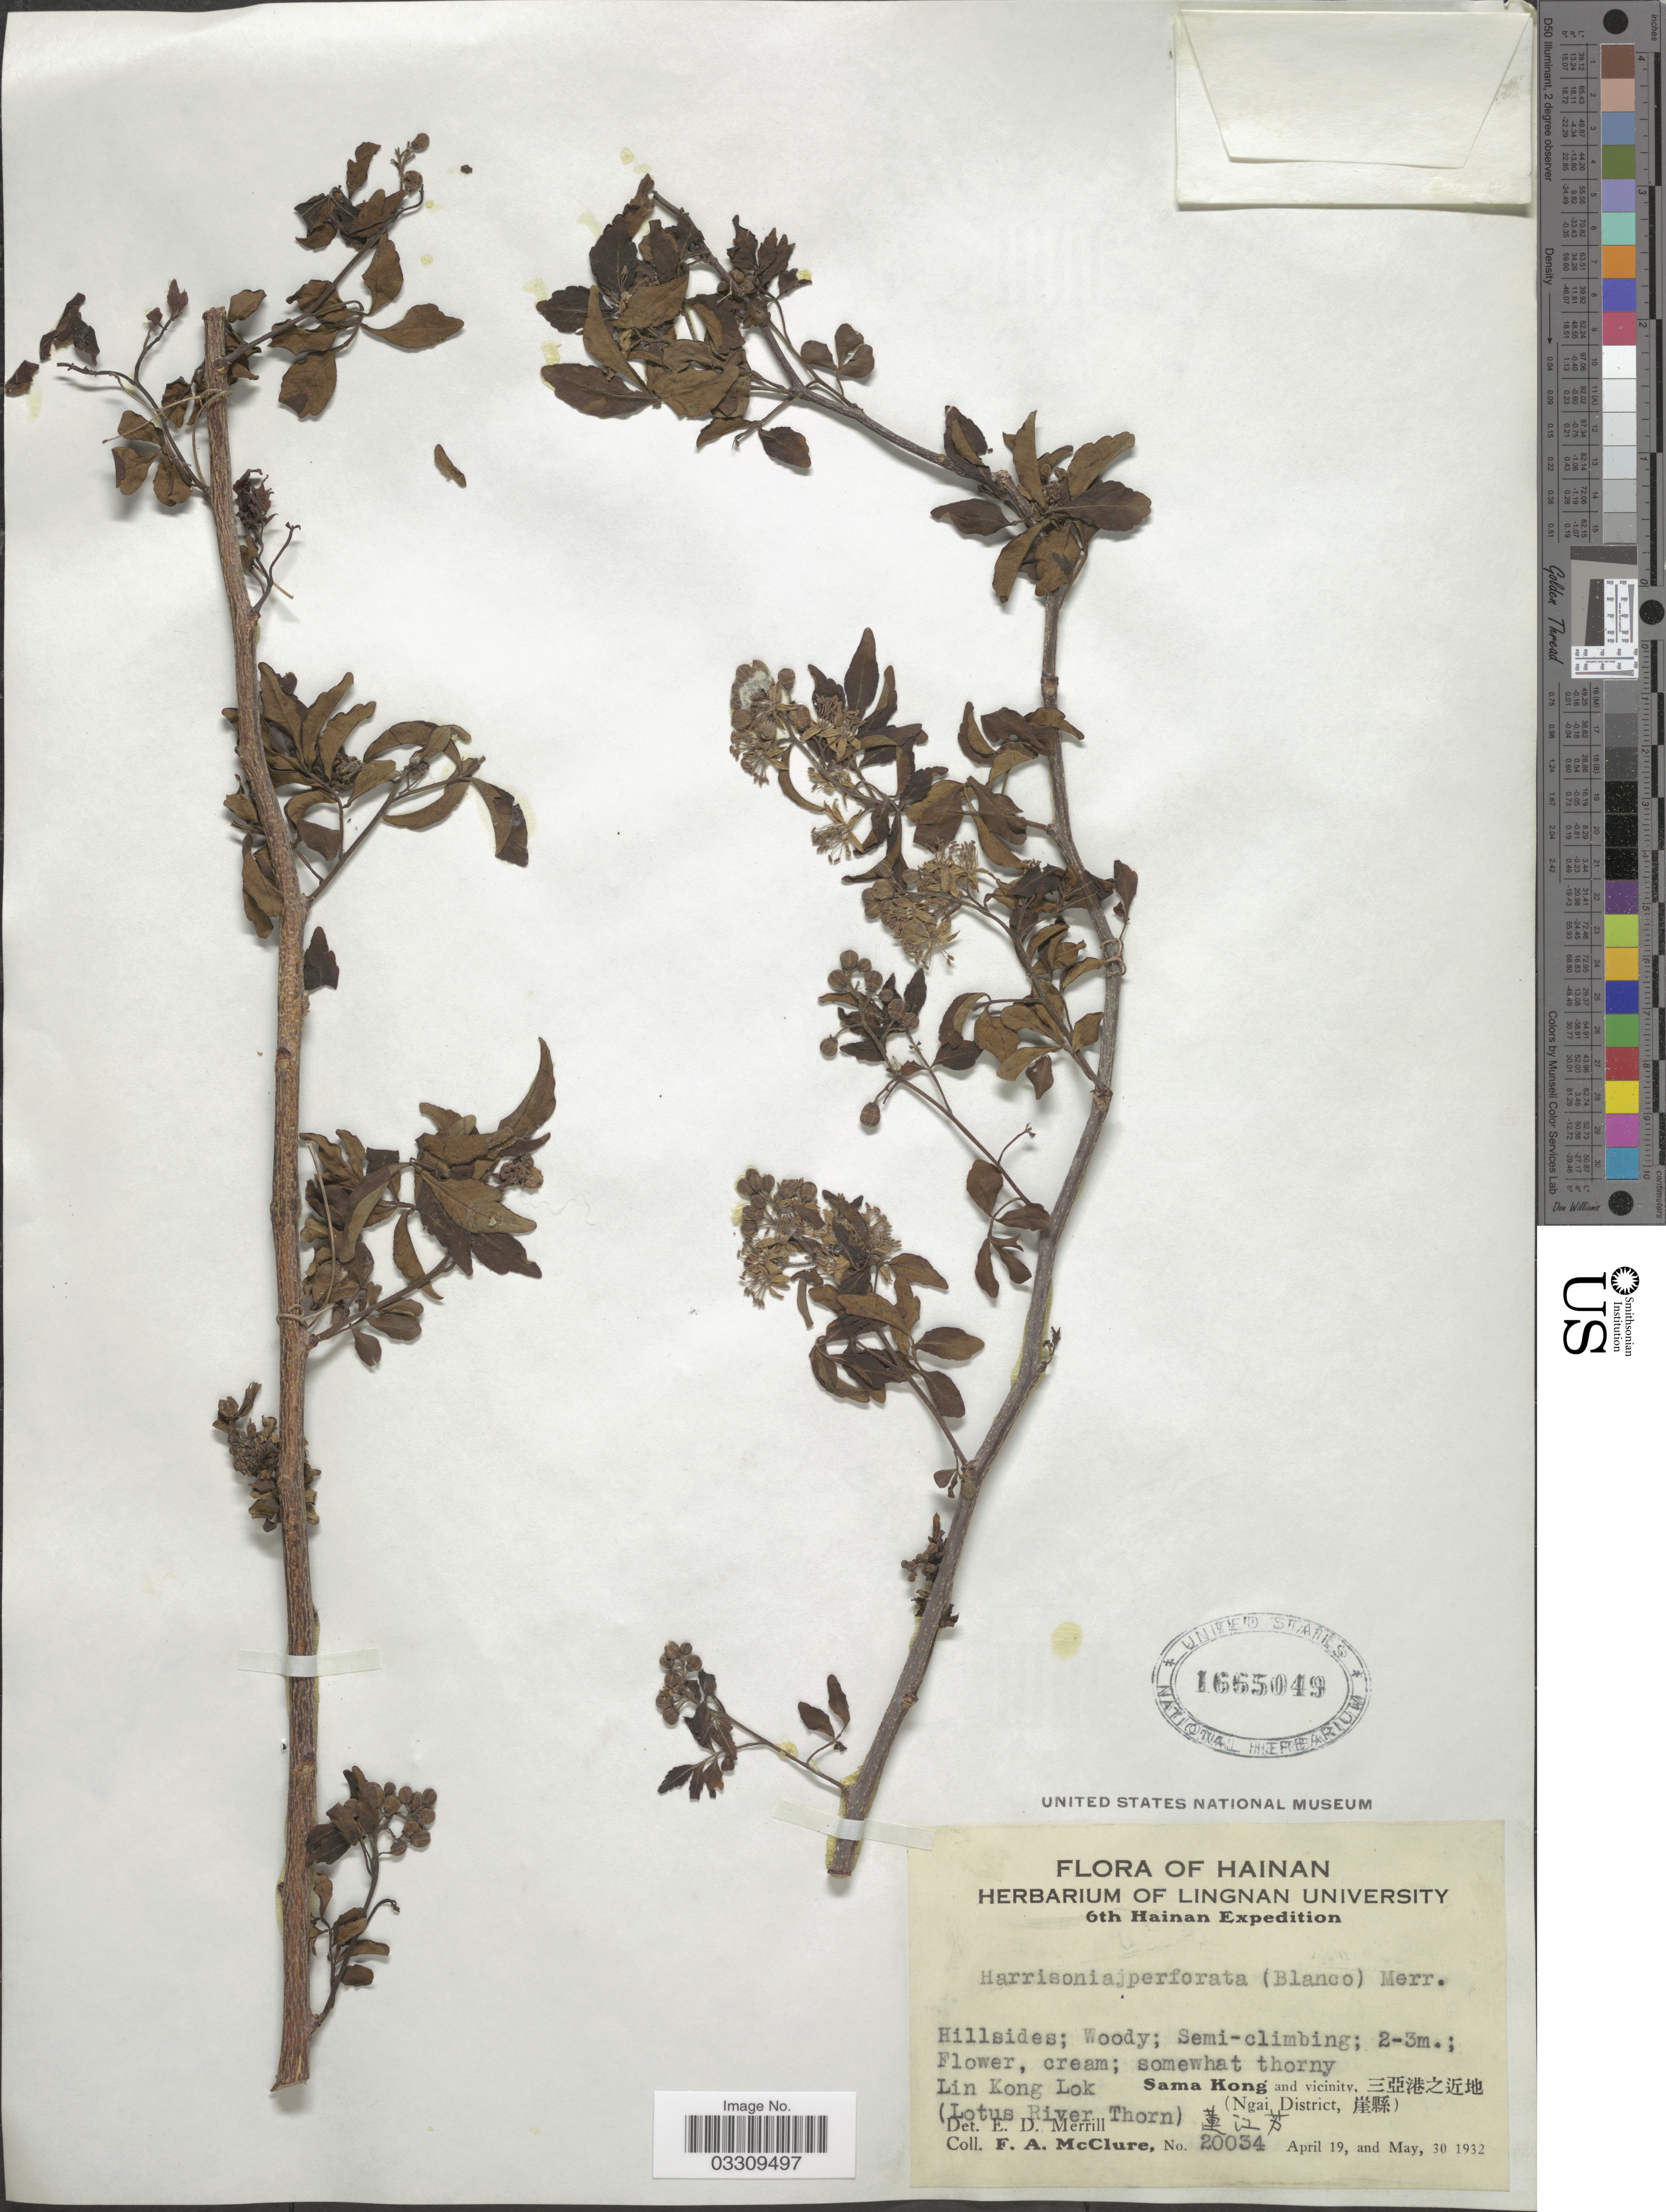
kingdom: Plantae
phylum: Tracheophyta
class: Magnoliopsida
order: Sapindales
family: Rutaceae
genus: Harrisonia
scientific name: Harrisonia perforata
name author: (Blanco) Merr.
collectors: F. A. McClure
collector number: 20034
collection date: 1932-04-19/1932-05-30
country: China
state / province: Hainan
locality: Sama Kong and vicinity. (Ngai District). Lin Kong Lok. (Lotus River Thorn).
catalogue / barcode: US 1665049